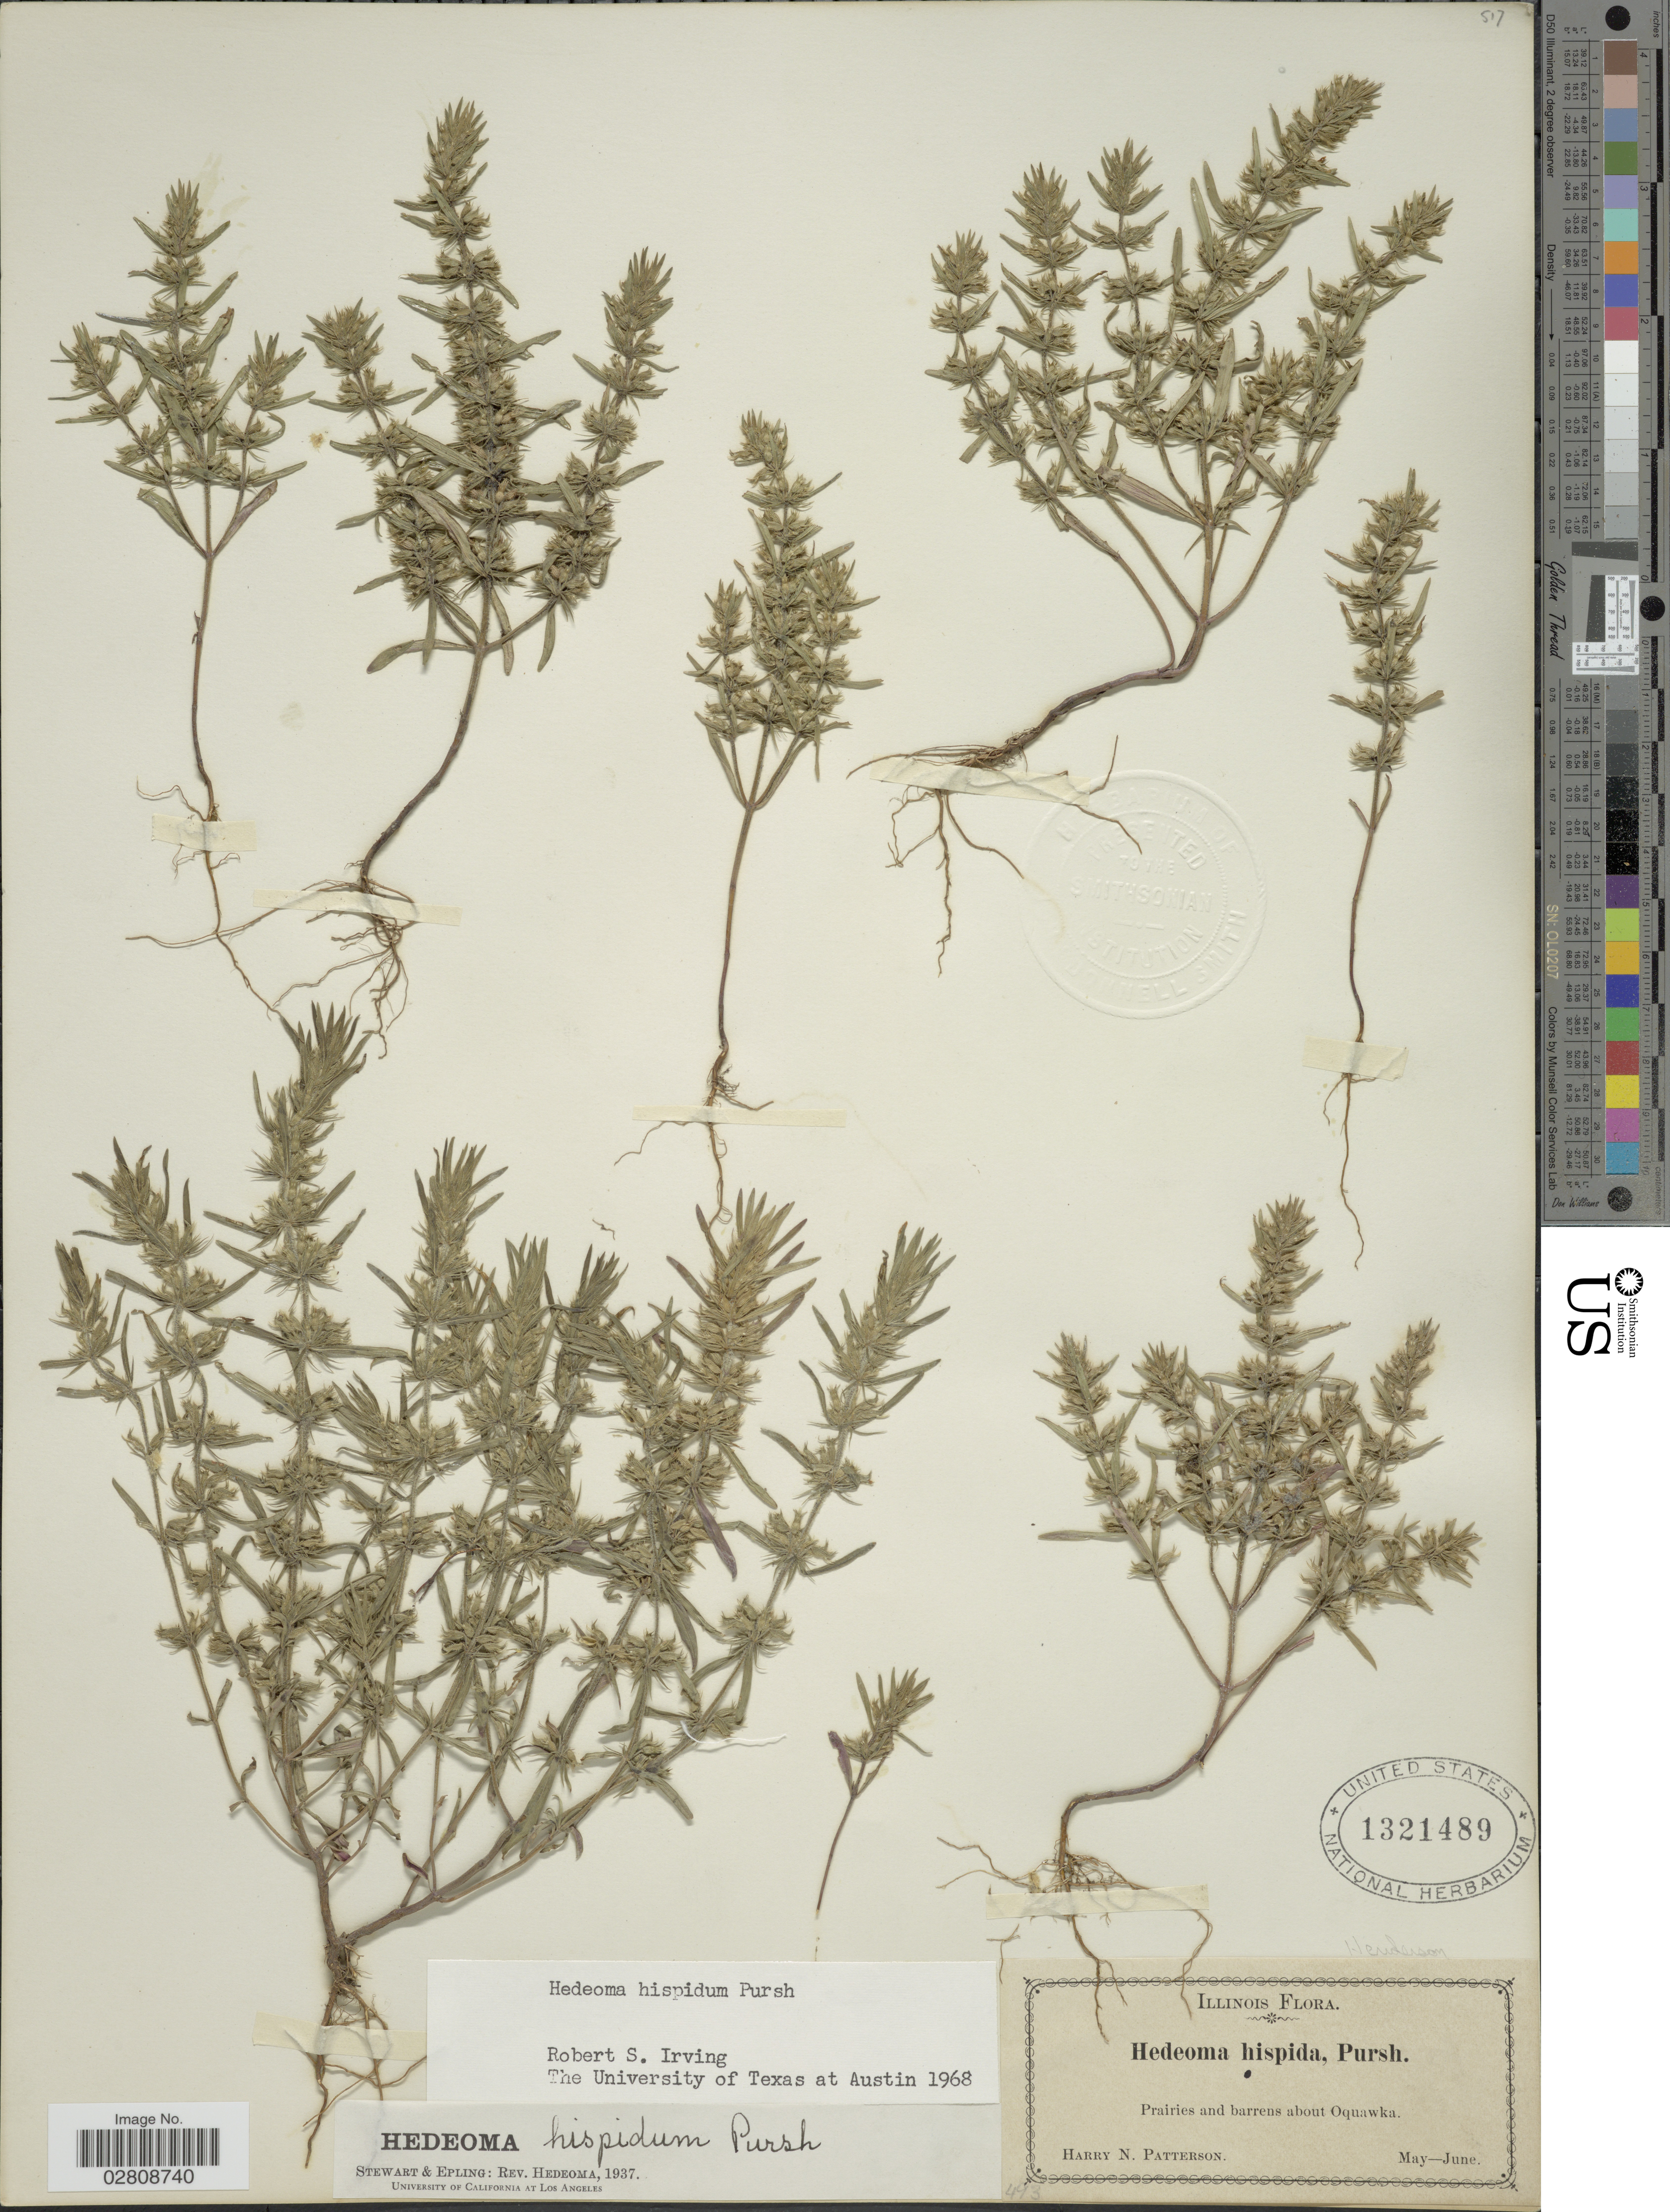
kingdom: Plantae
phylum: Tracheophyta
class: Magnoliopsida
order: Lamiales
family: Lamiaceae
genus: Hedeoma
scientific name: Hedeoma hispida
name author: Pursh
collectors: H. N. Patterson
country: United States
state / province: Illinois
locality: Prairies and barrens about Oquawka. Henderson.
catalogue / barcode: US 1321489